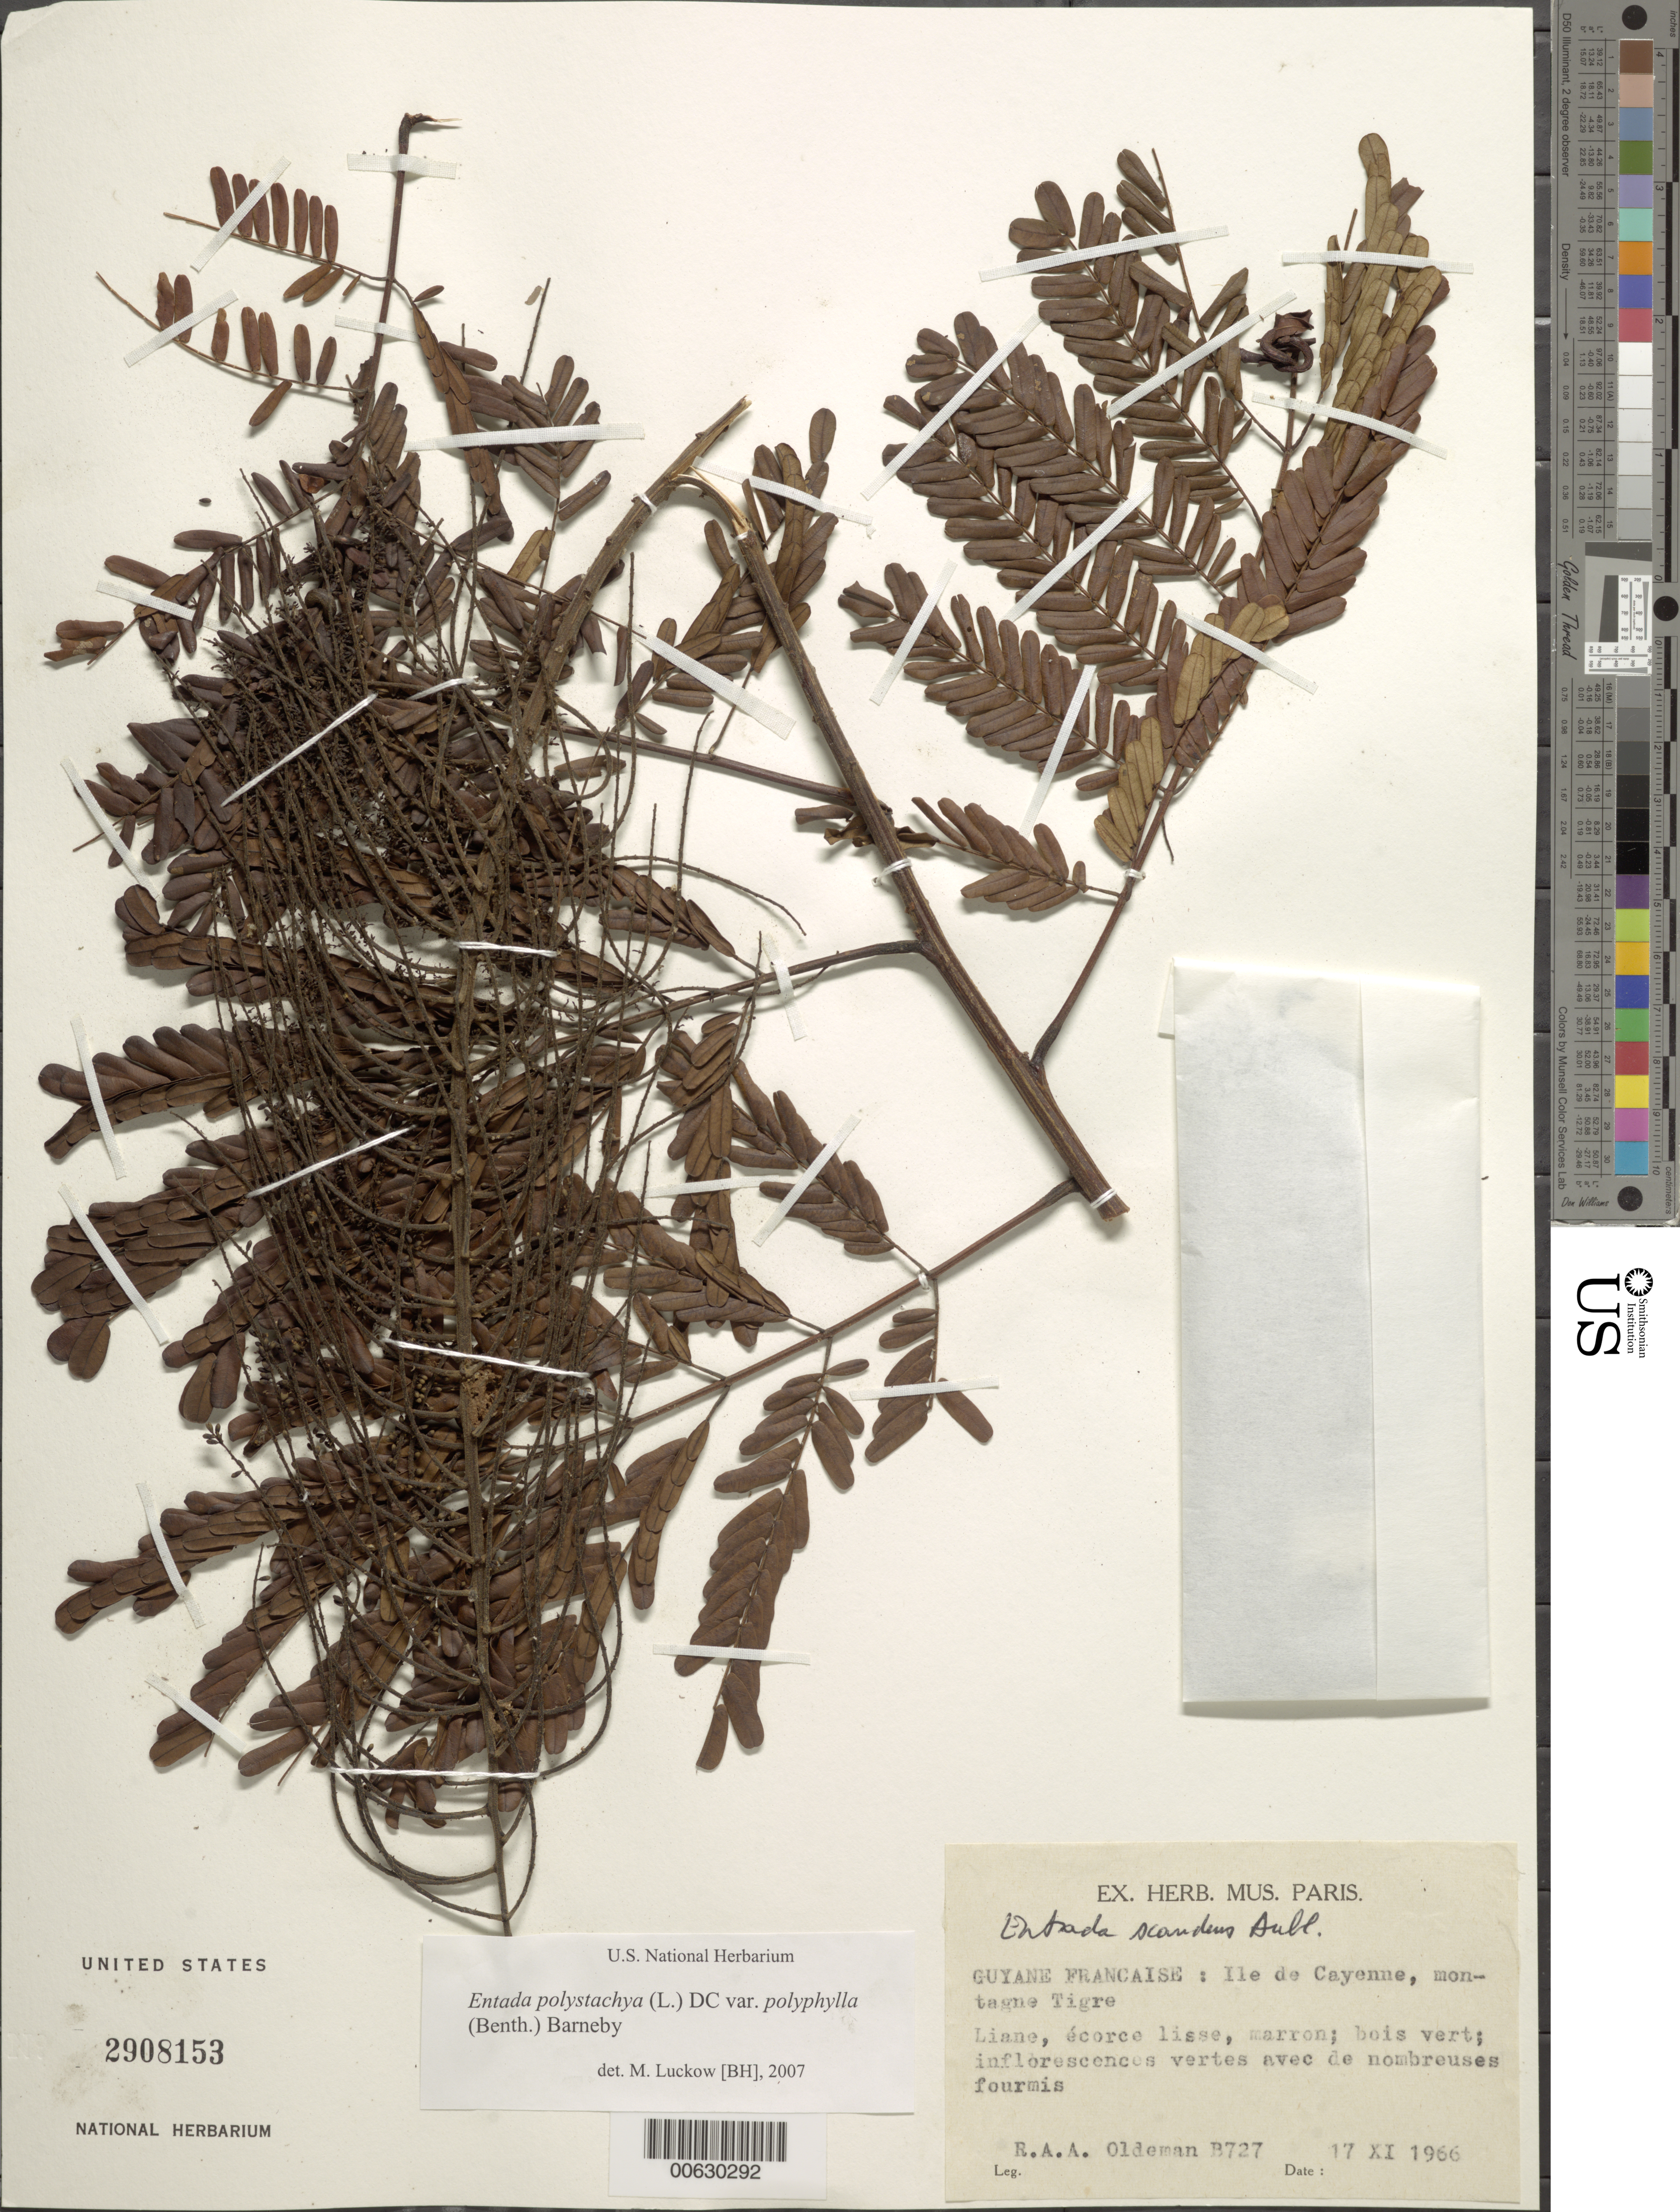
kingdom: Plantae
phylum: Tracheophyta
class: Magnoliopsida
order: Fabales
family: Fabaceae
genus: Entada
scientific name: Entada polystachya var. polyphylla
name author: (Benth.) Barneby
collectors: R. Oldeman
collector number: B 727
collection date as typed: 17-Nov-66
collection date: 1966-11-17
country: French Guiana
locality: Montagne Tigre, Ile de Cayenne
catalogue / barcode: US 2908153